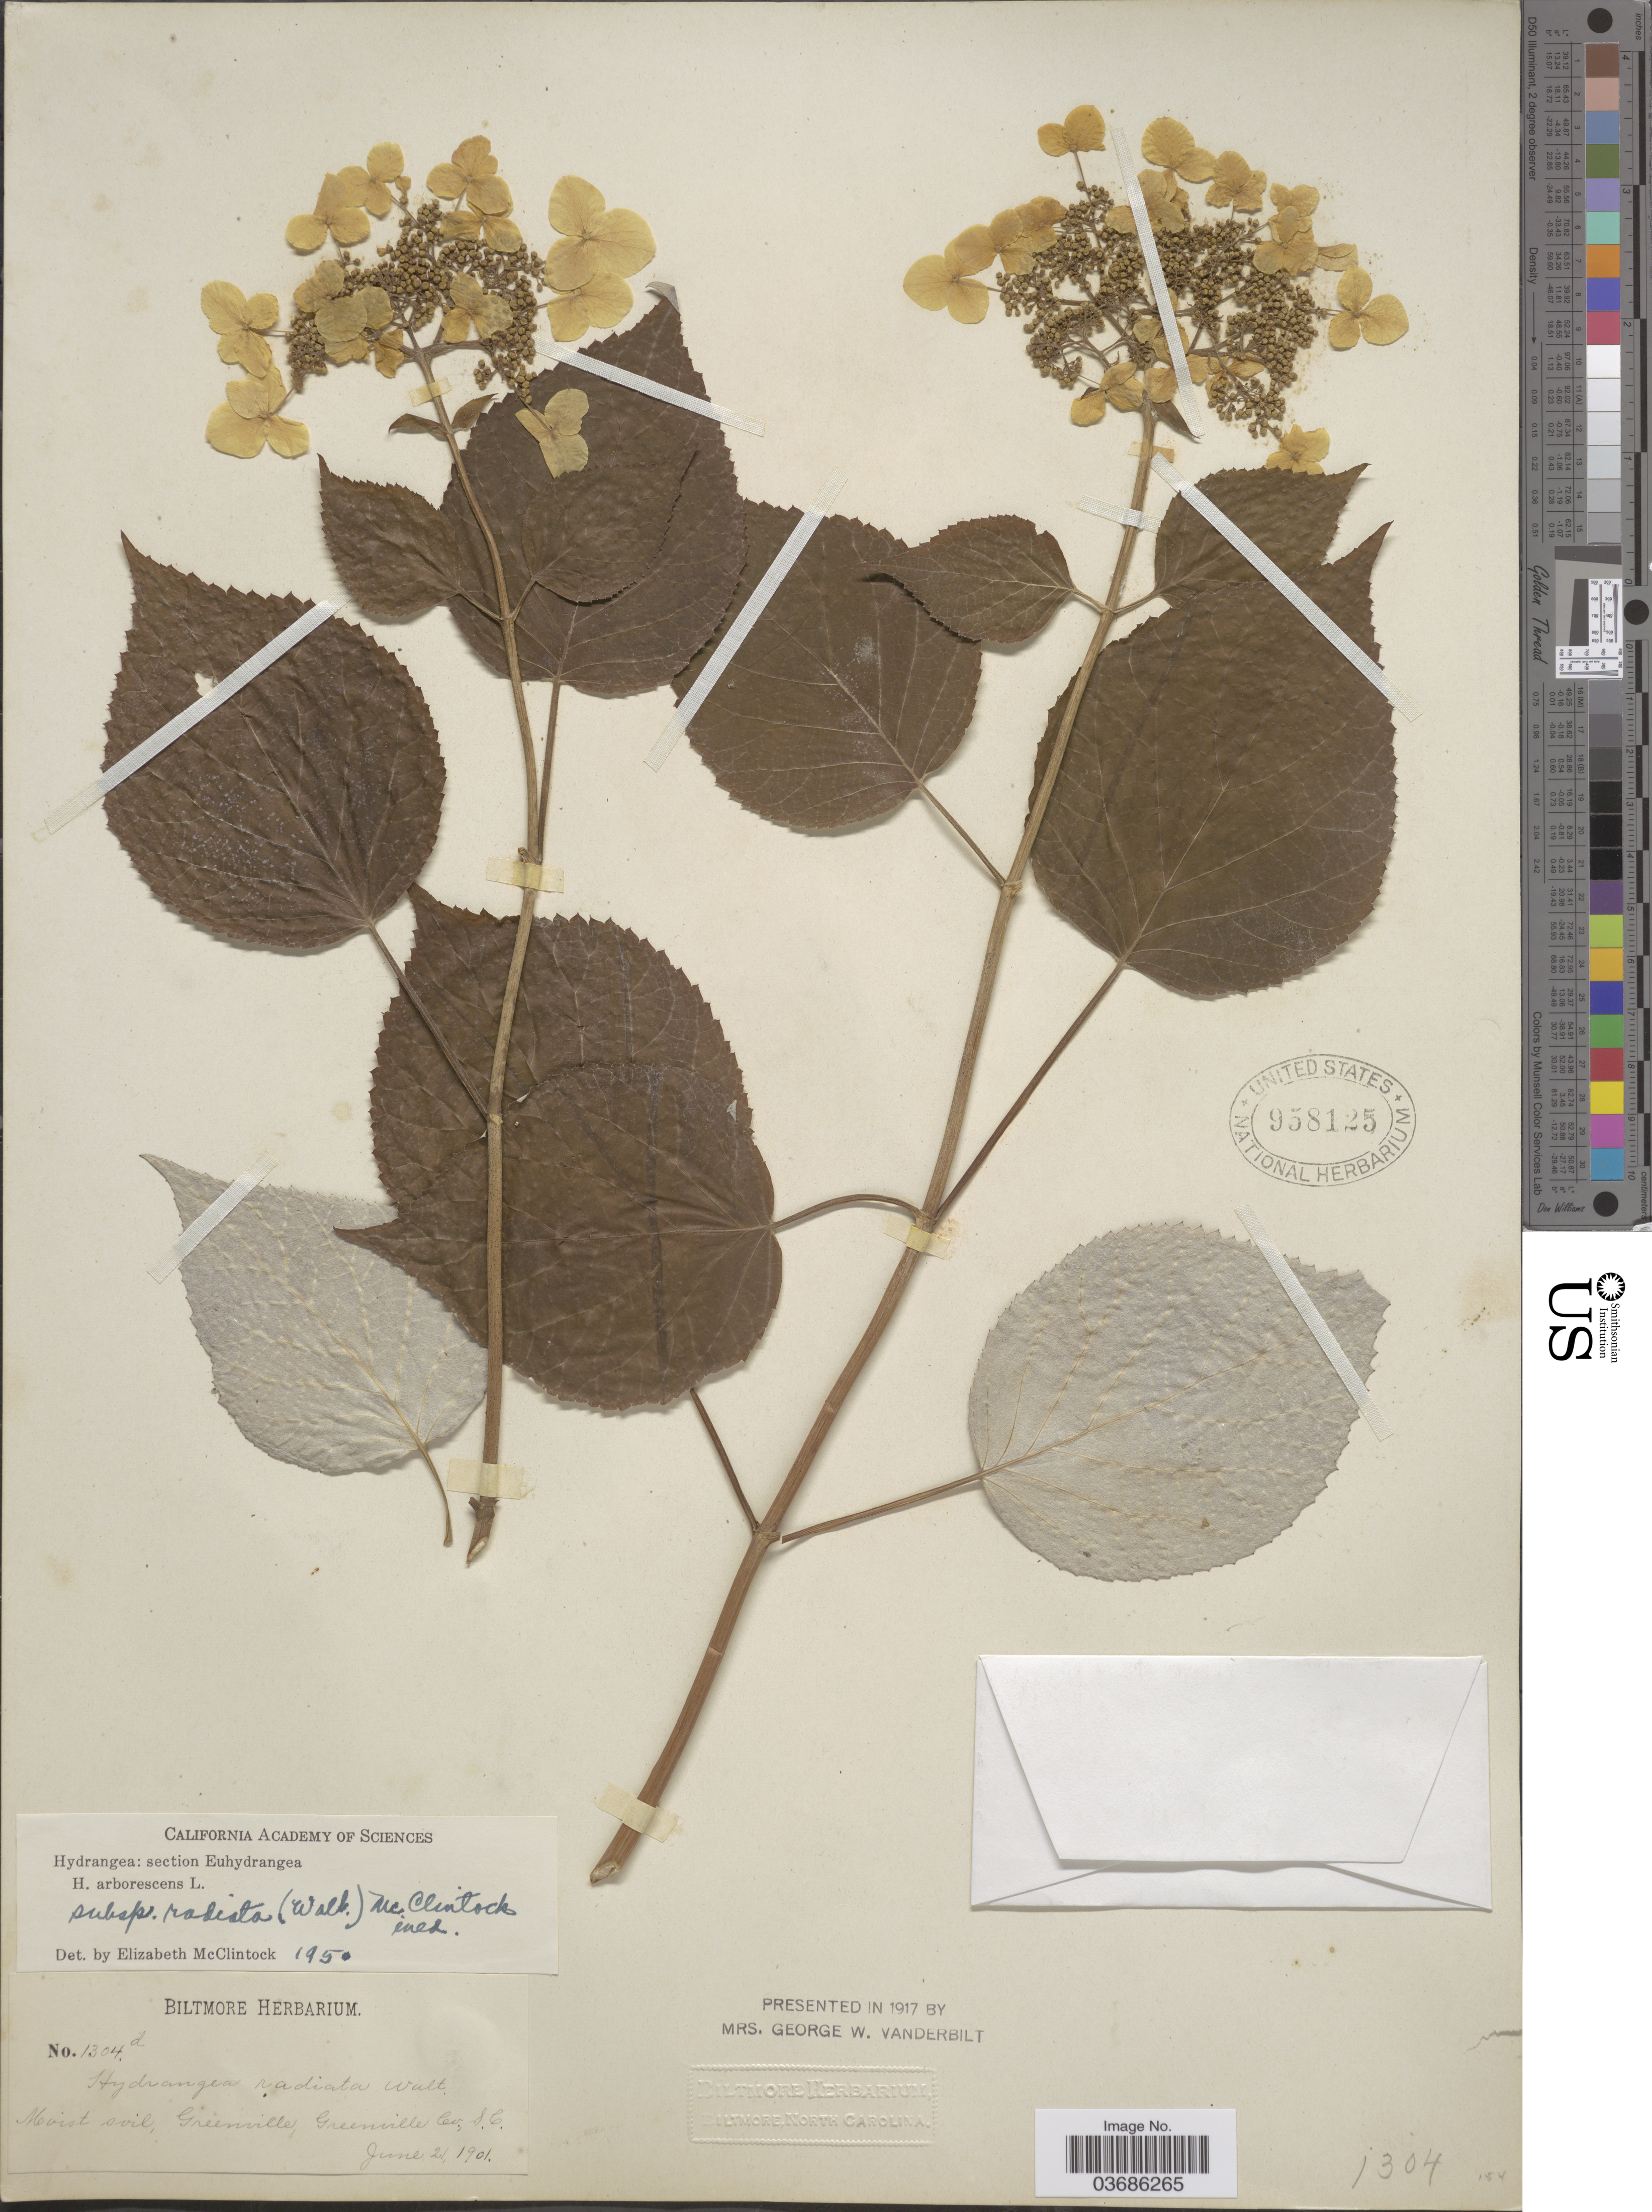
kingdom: Plantae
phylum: Tracheophyta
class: Magnoliopsida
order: Cornales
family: Hydrangeaceae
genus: Hydrangea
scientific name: Hydrangea arborescens subsp. radiata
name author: (Walter) E. M. McClint.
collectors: ex herb. Biltmore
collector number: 1304d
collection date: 1901-06-21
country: United States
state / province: South Carolina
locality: Greenville, Greenville Co.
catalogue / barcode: US 958125